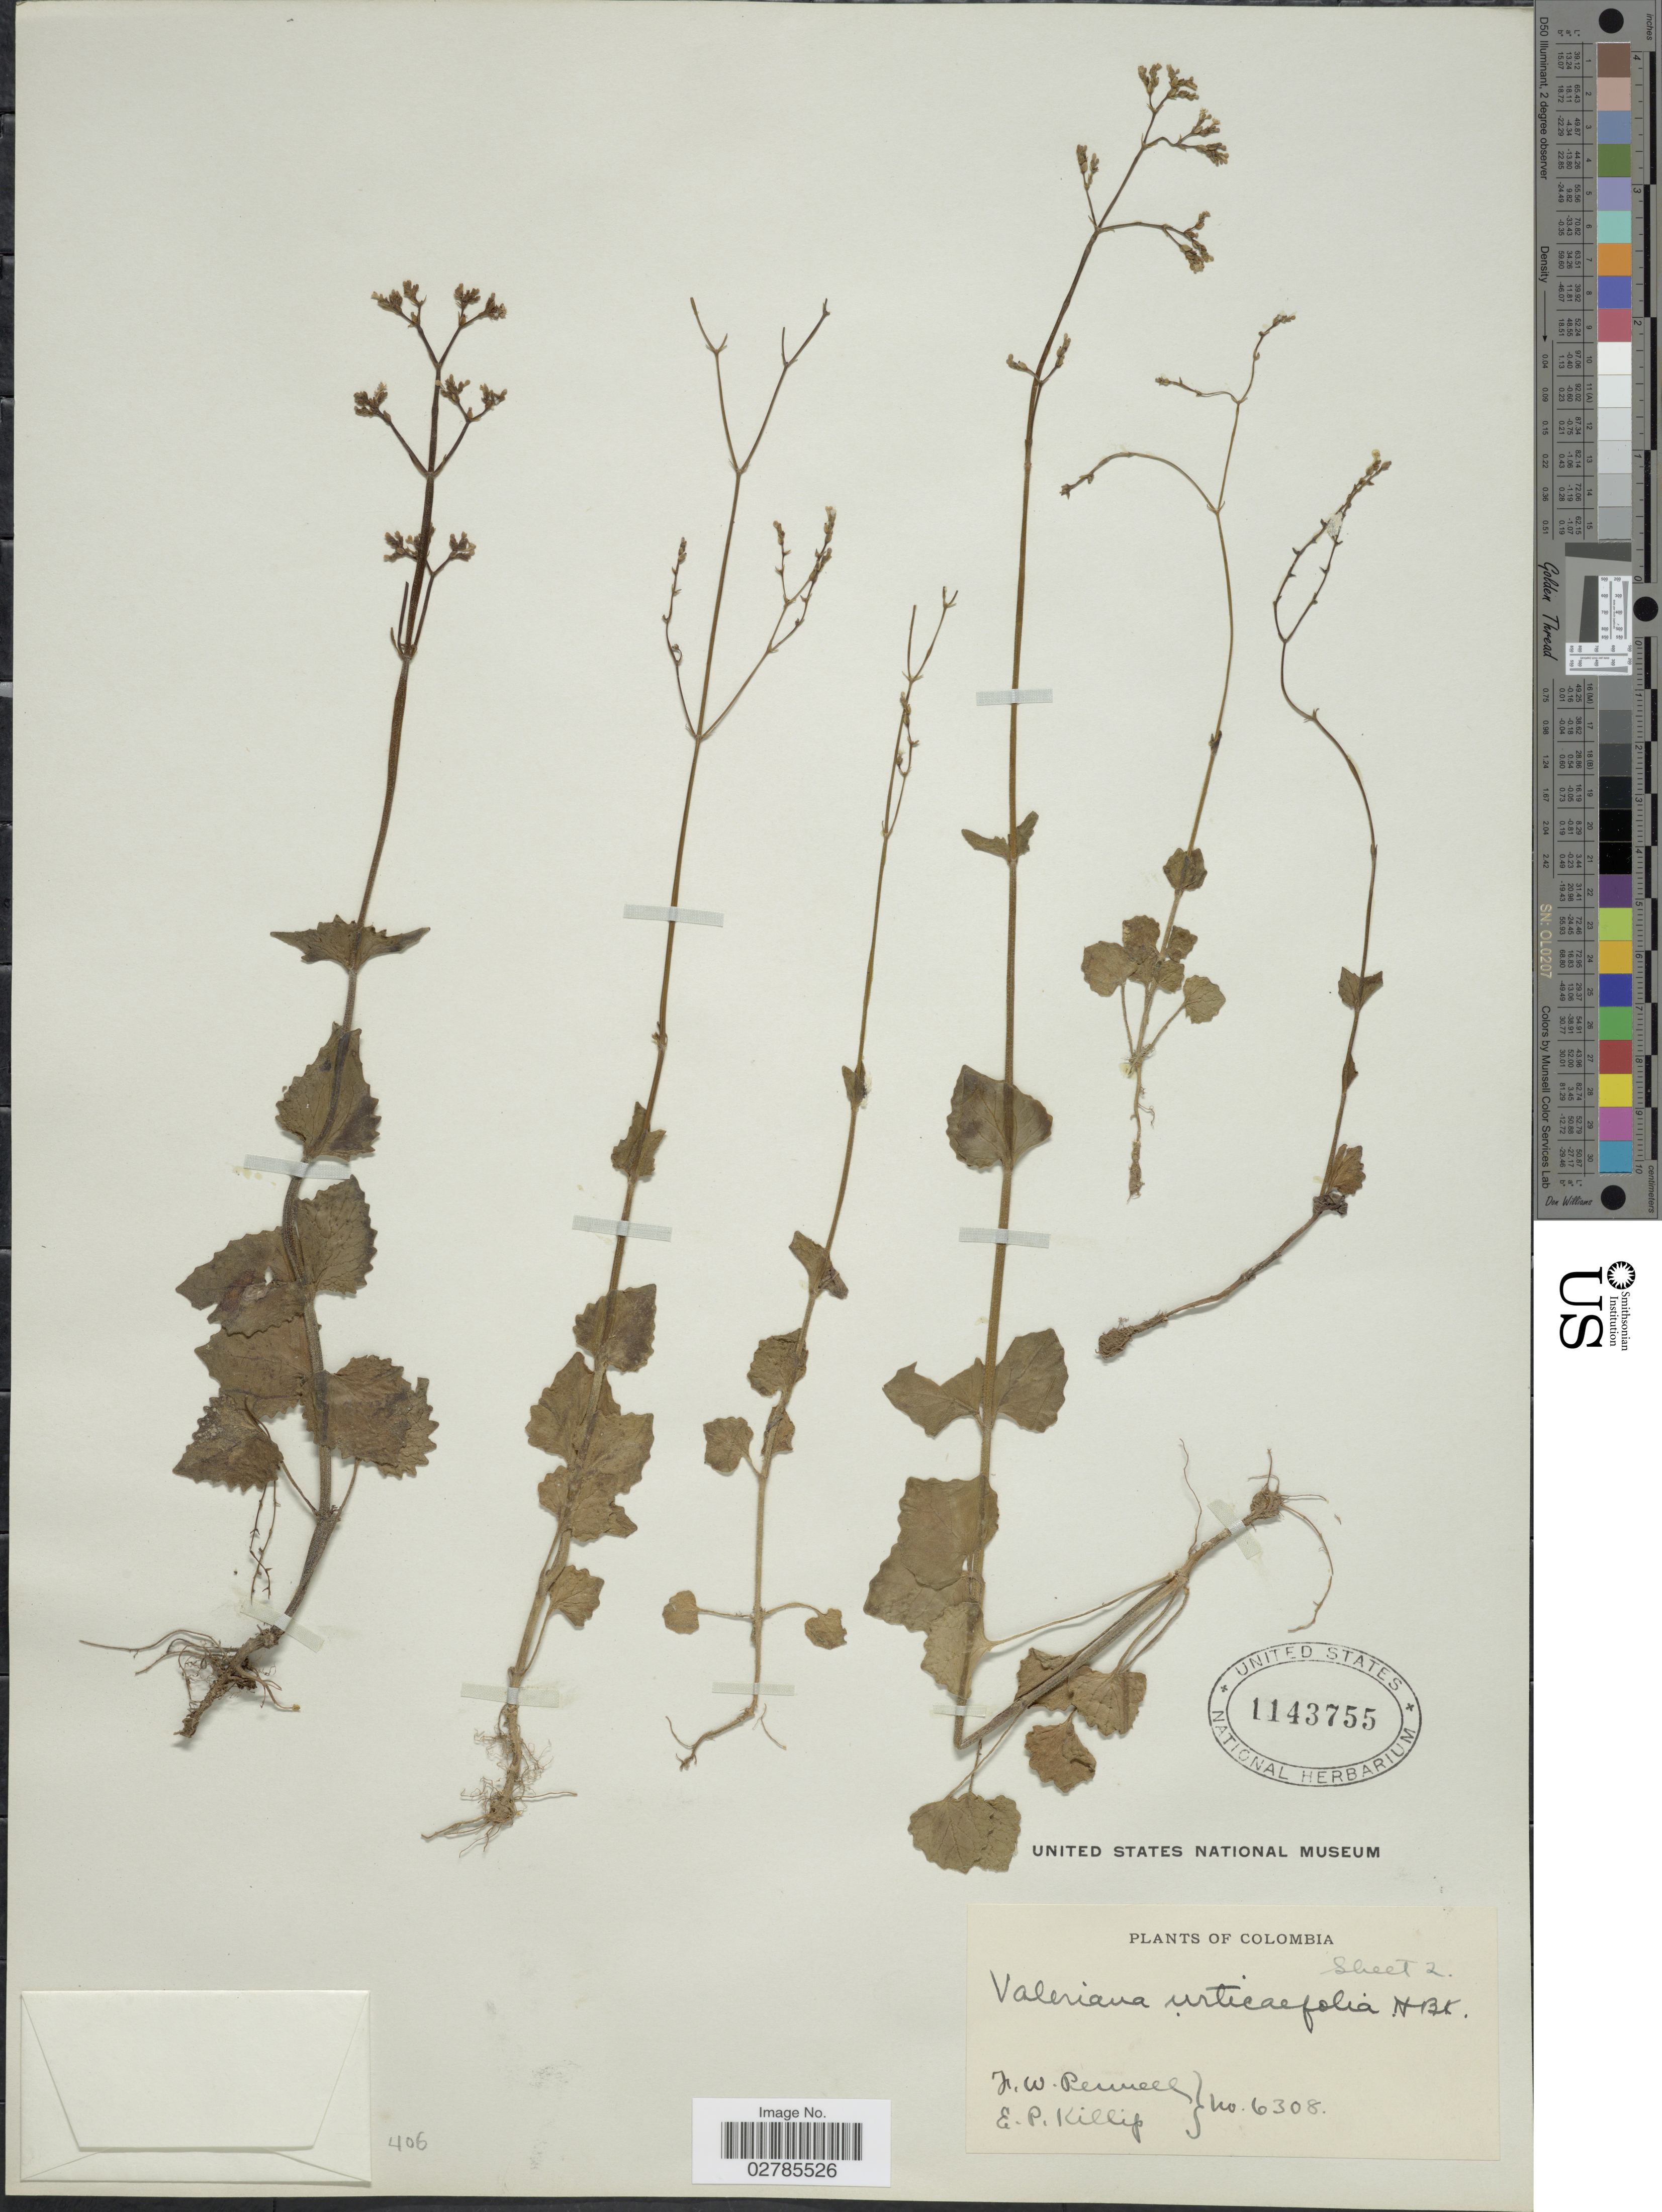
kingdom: Plantae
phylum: Tracheophyta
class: Magnoliopsida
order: Dipsacales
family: Caprifoliaceae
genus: Valeriana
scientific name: Valeriana urticaefolia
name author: Kunth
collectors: F. W. Pennell & E. P. Killip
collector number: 6308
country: Colombia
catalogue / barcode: US 1143755